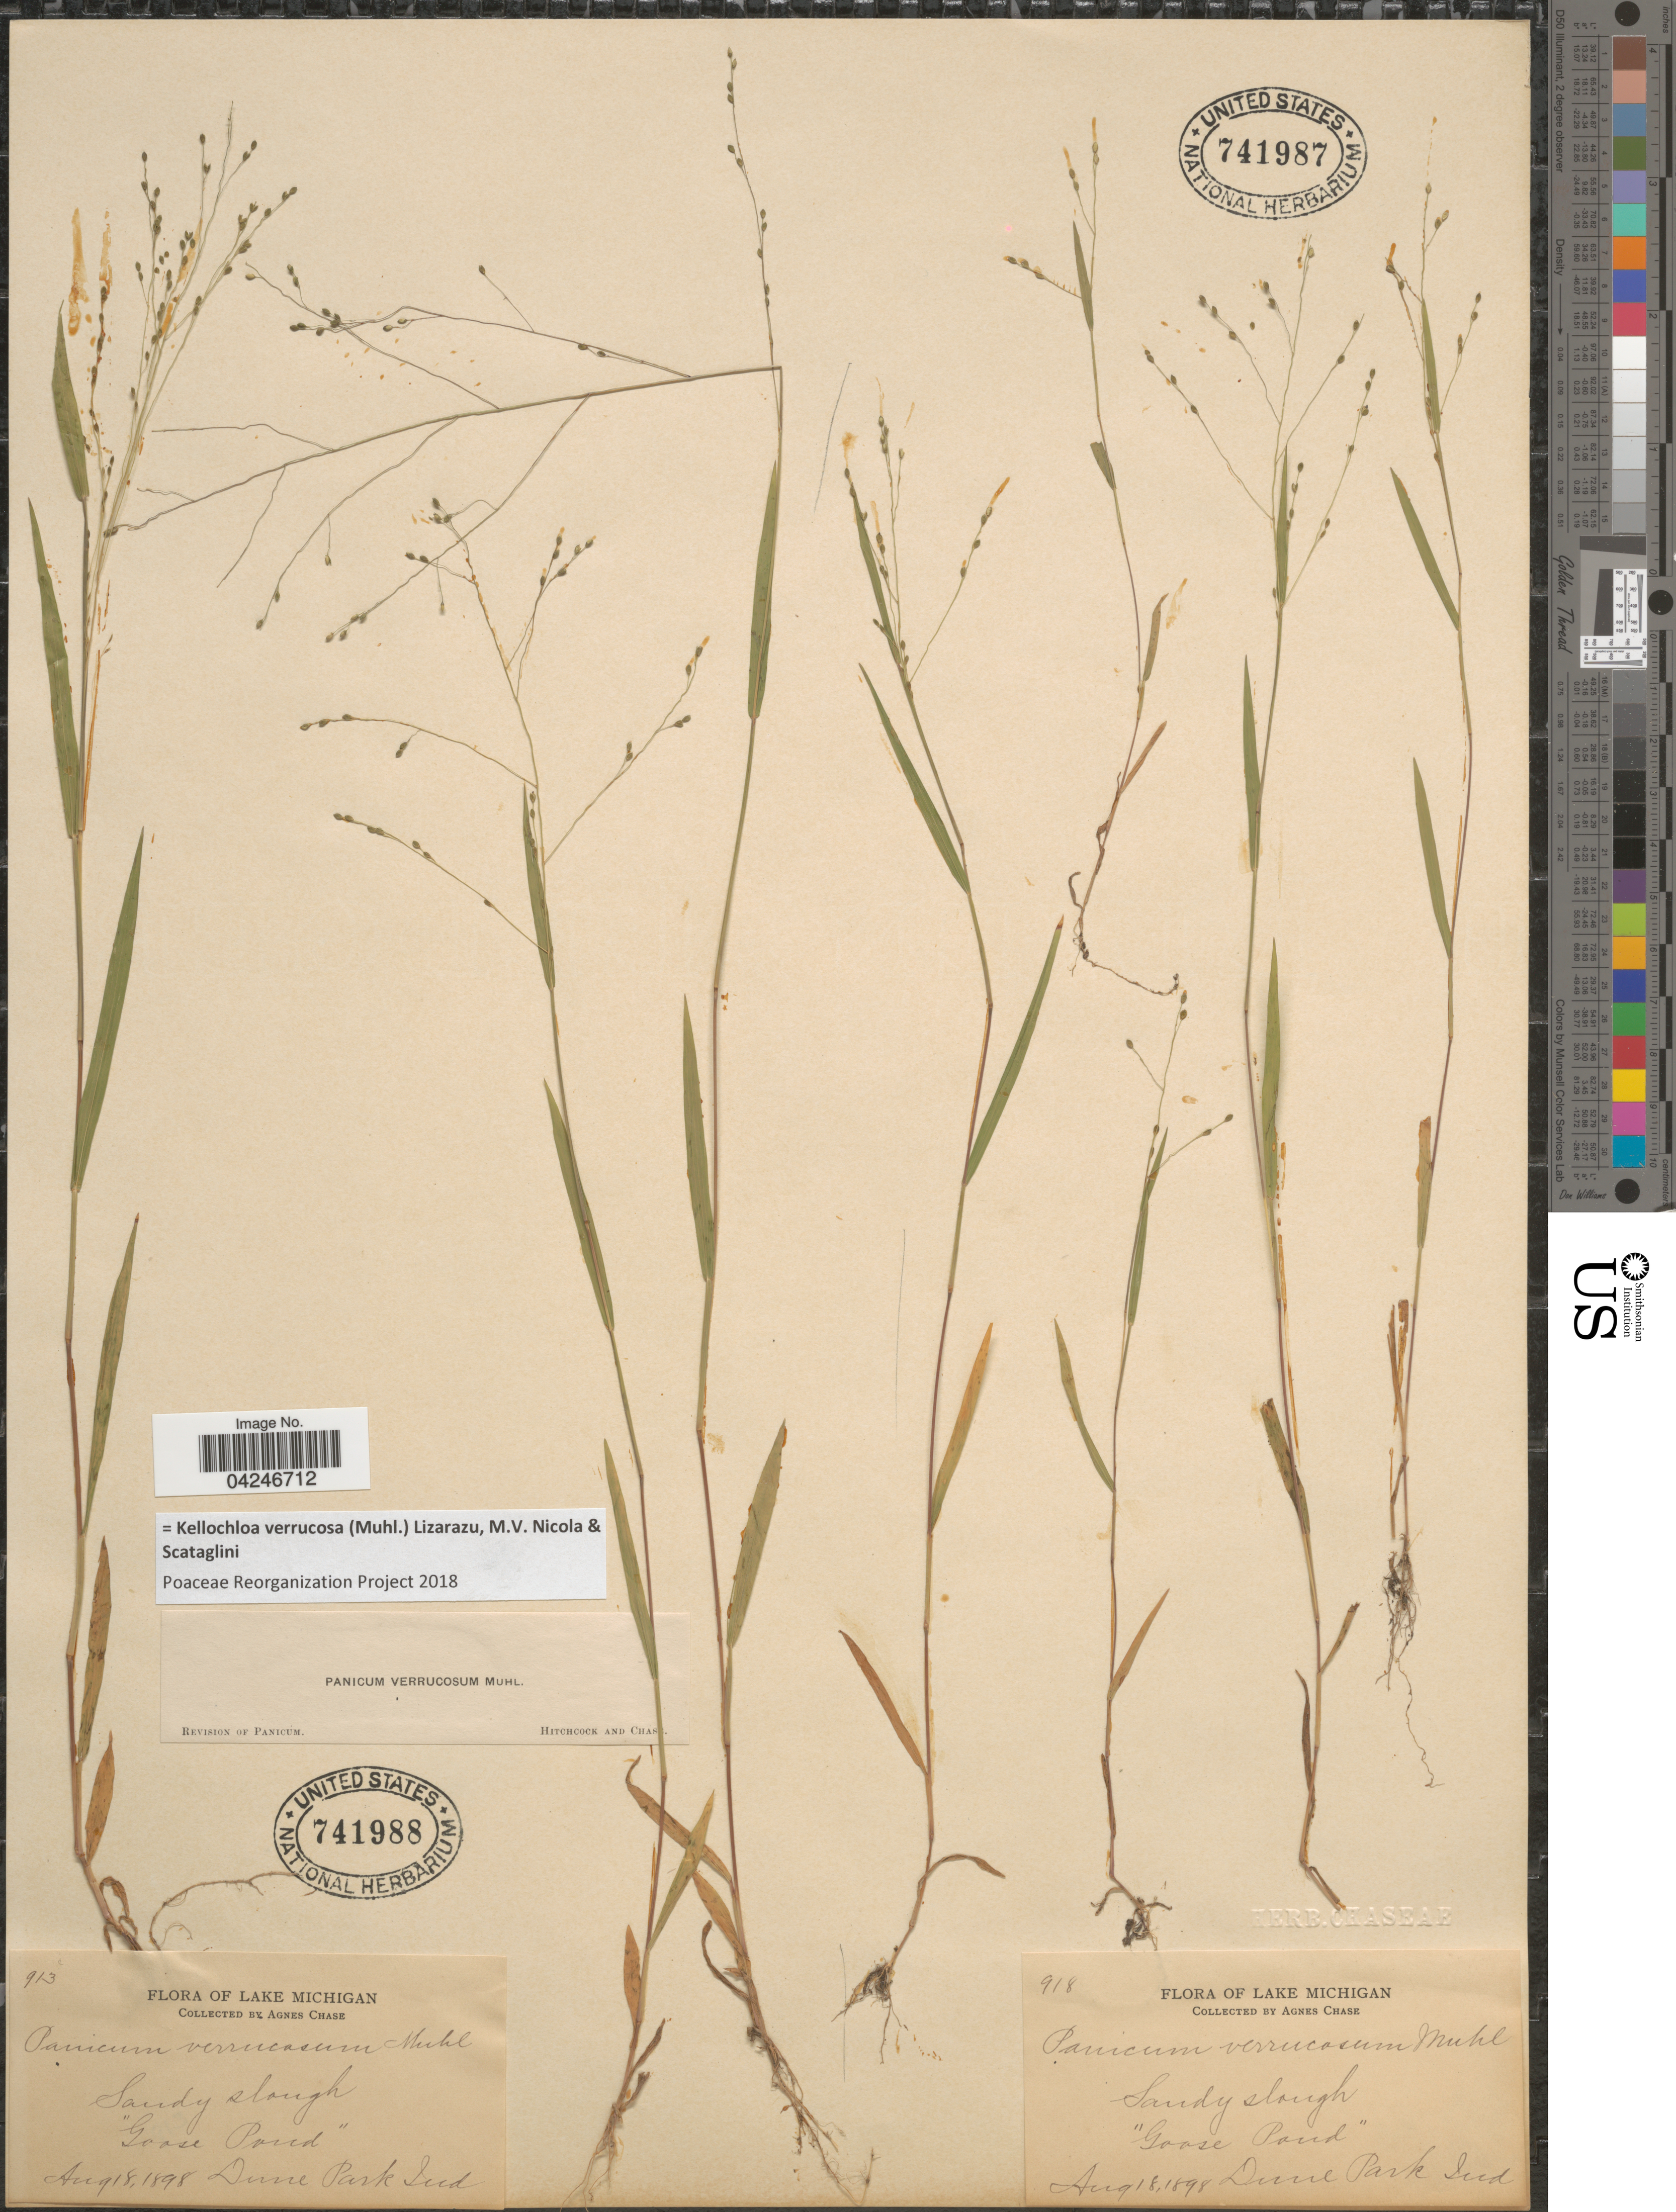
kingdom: Plantae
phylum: Tracheophyta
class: Liliopsida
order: Poales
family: Poaceae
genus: Kellochloa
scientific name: Kellochloa verrucosa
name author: (Muhl.) Lizarazu et al.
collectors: A. Chase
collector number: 913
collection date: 1898-08-18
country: United States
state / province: Indiana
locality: Lake Michigan. "Goose Pond". Dune Park.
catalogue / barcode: US 741988